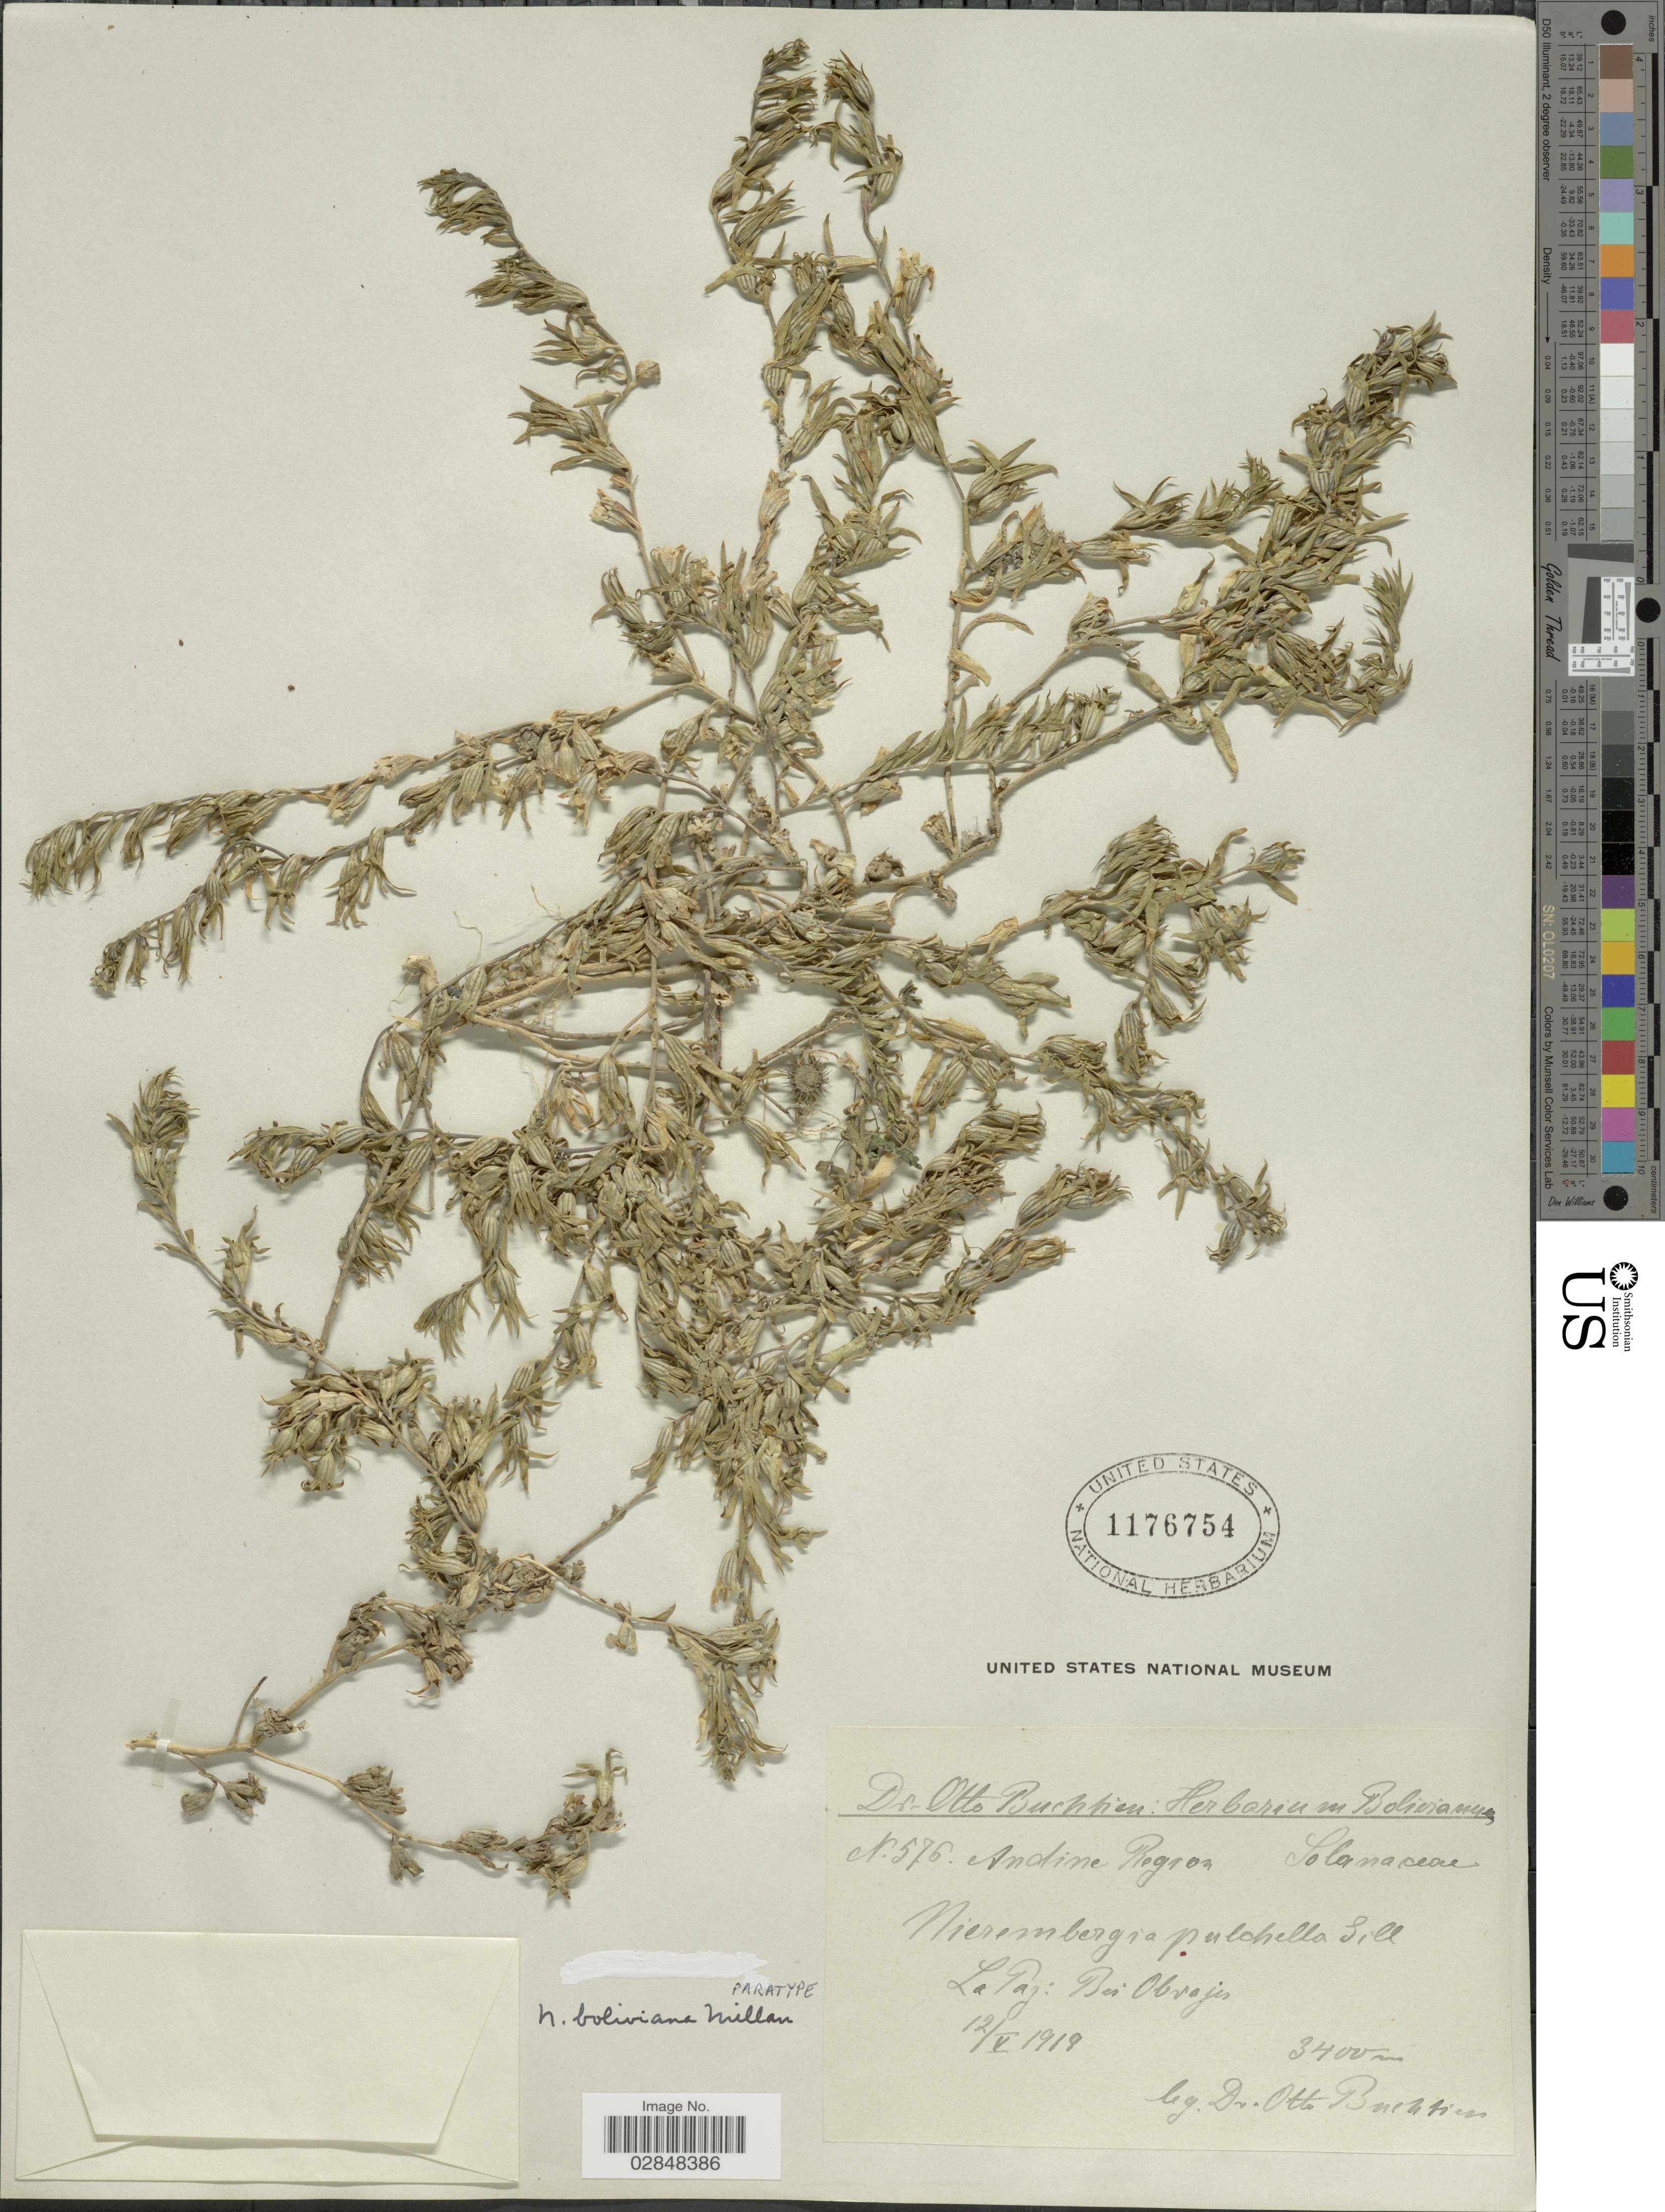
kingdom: Plantae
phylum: Tracheophyta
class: Magnoliopsida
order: Solanales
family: Solanaceae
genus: Nierembergia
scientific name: Nierembergia pulchella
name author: Miers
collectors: O. Buchtien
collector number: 576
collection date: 1919-05-12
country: Bolivia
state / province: La Paz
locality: Andine Region. Bei Obrajes.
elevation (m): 3400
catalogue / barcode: US 1176754